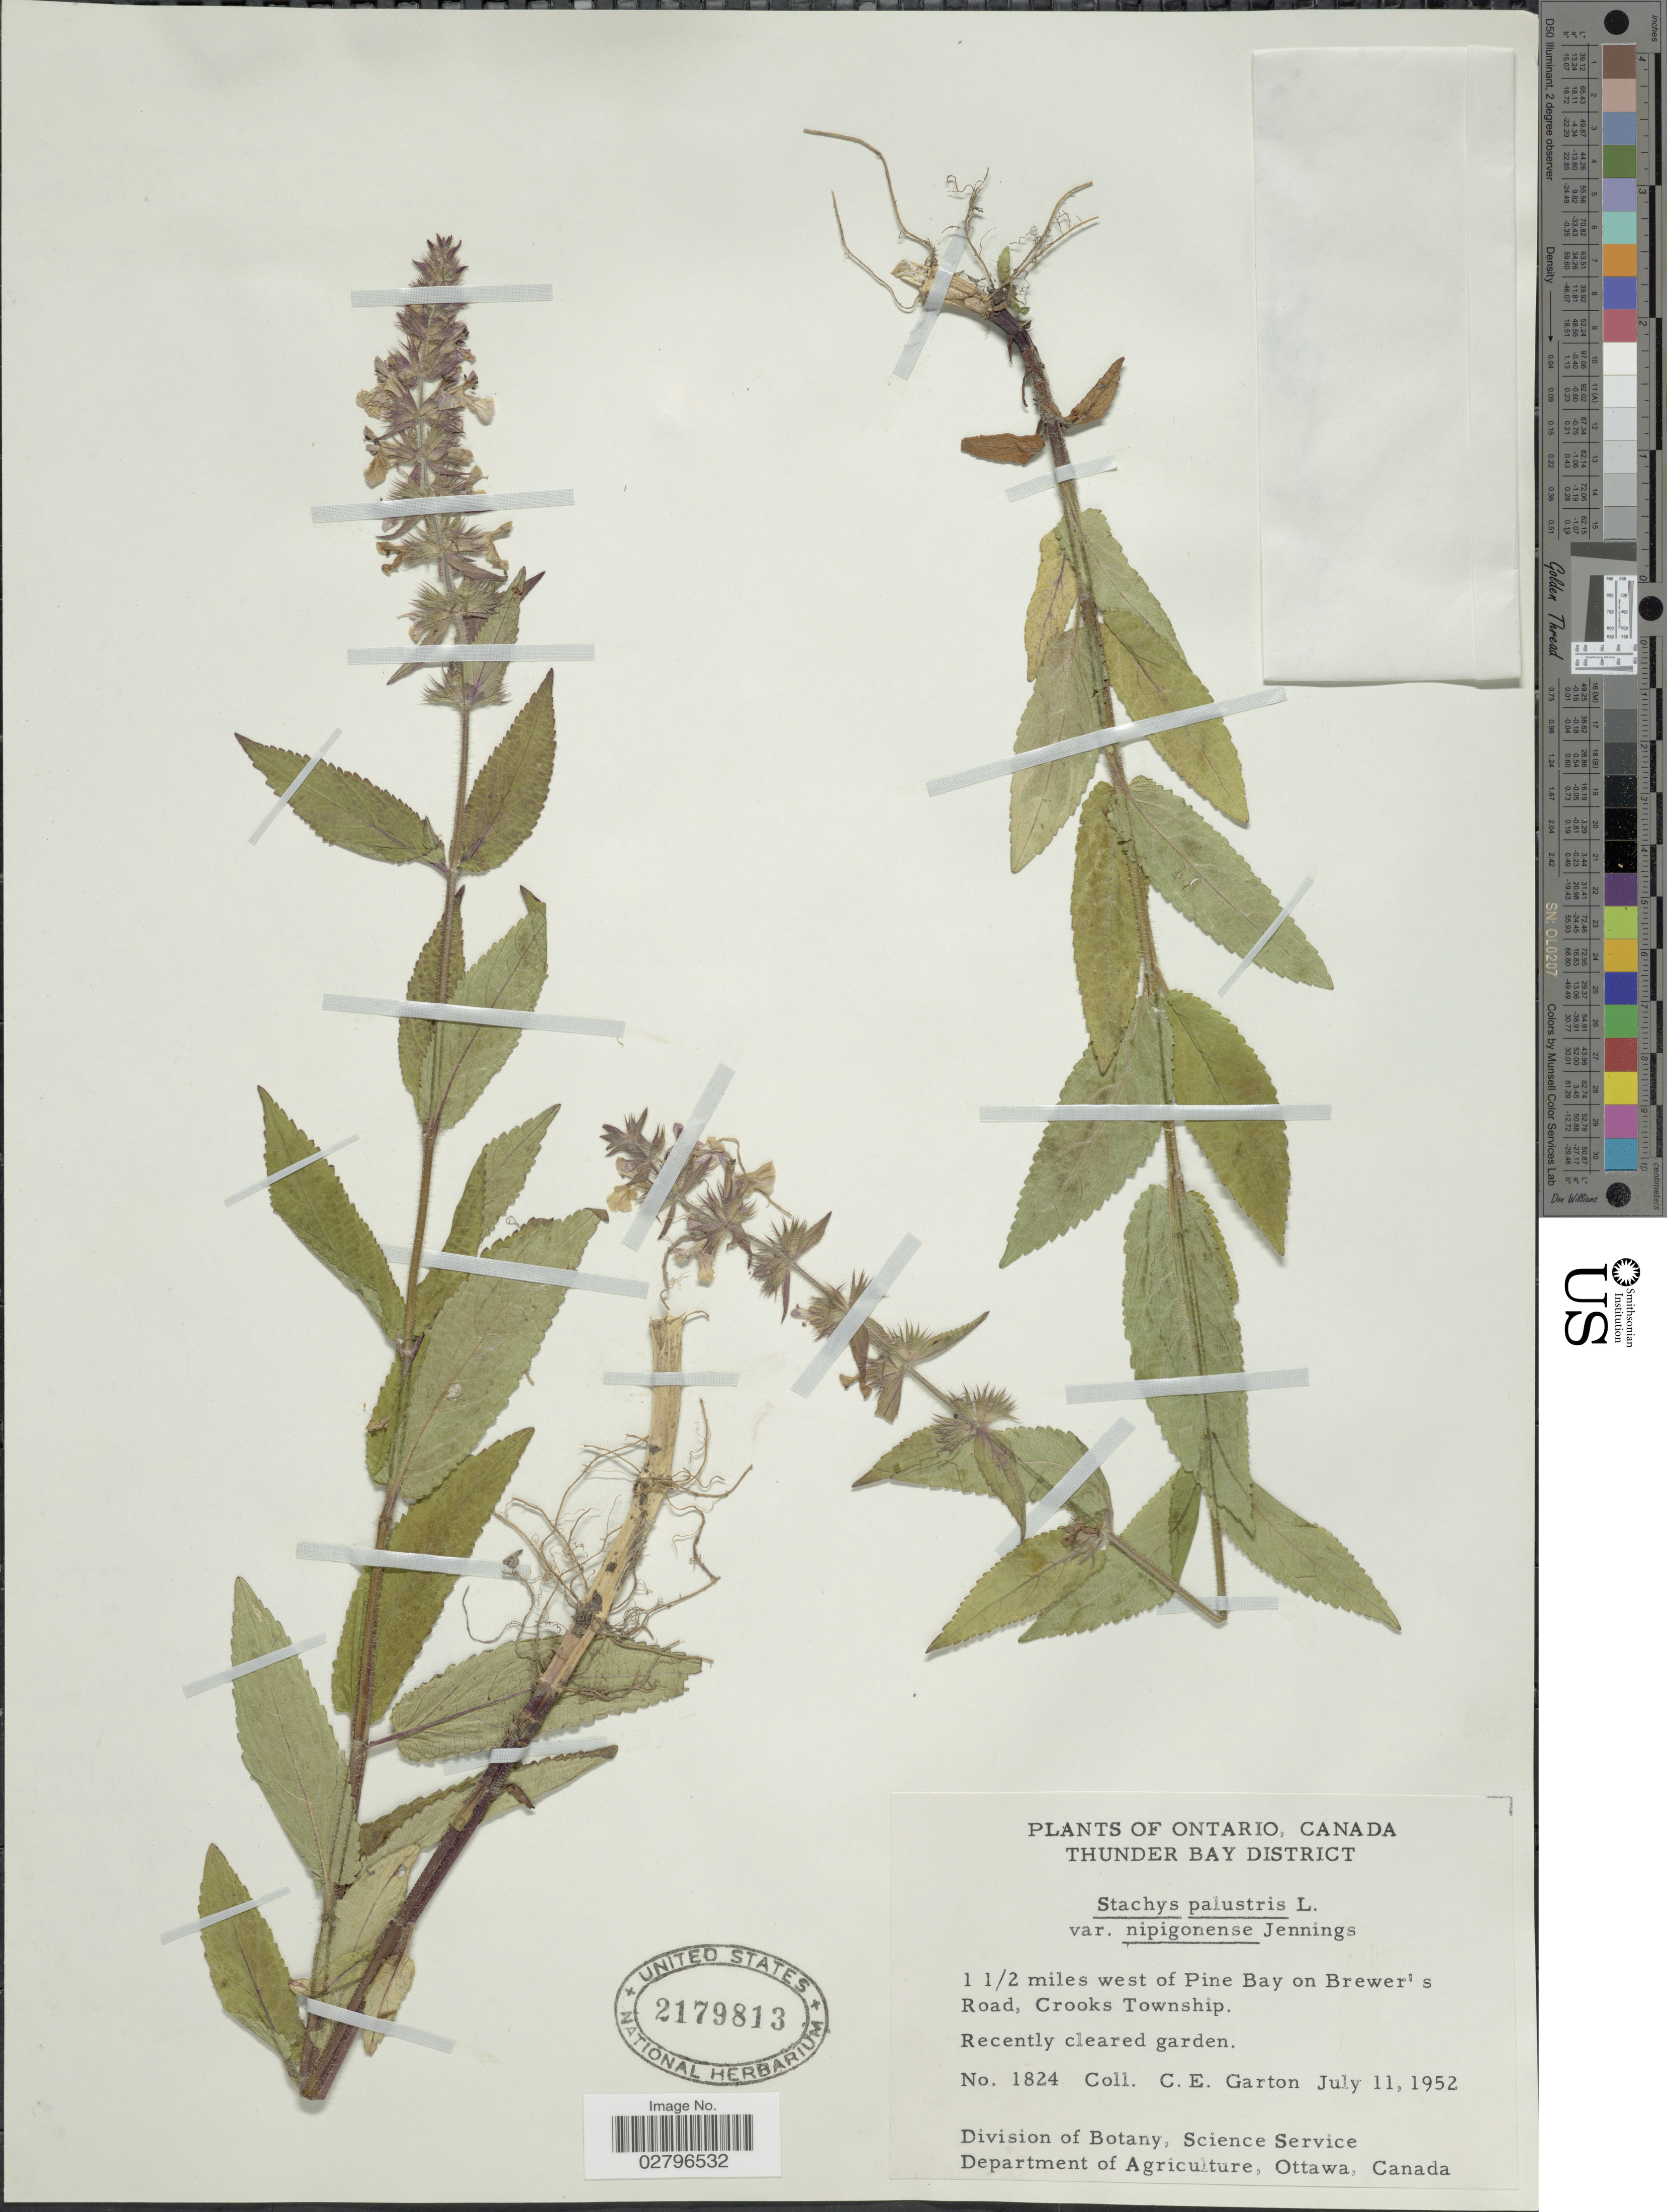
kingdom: Plantae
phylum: Tracheophyta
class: Magnoliopsida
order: Lamiales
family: Lamiaceae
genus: Stachys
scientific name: Stachys palustris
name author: L.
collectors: C. E. Garton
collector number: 1824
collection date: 1952-07-11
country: Canada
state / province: Ontario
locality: Thunder Bay District, 1½ miles west of Pine Bay on Brewer's Road, Crooks Township.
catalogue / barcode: US 2179813